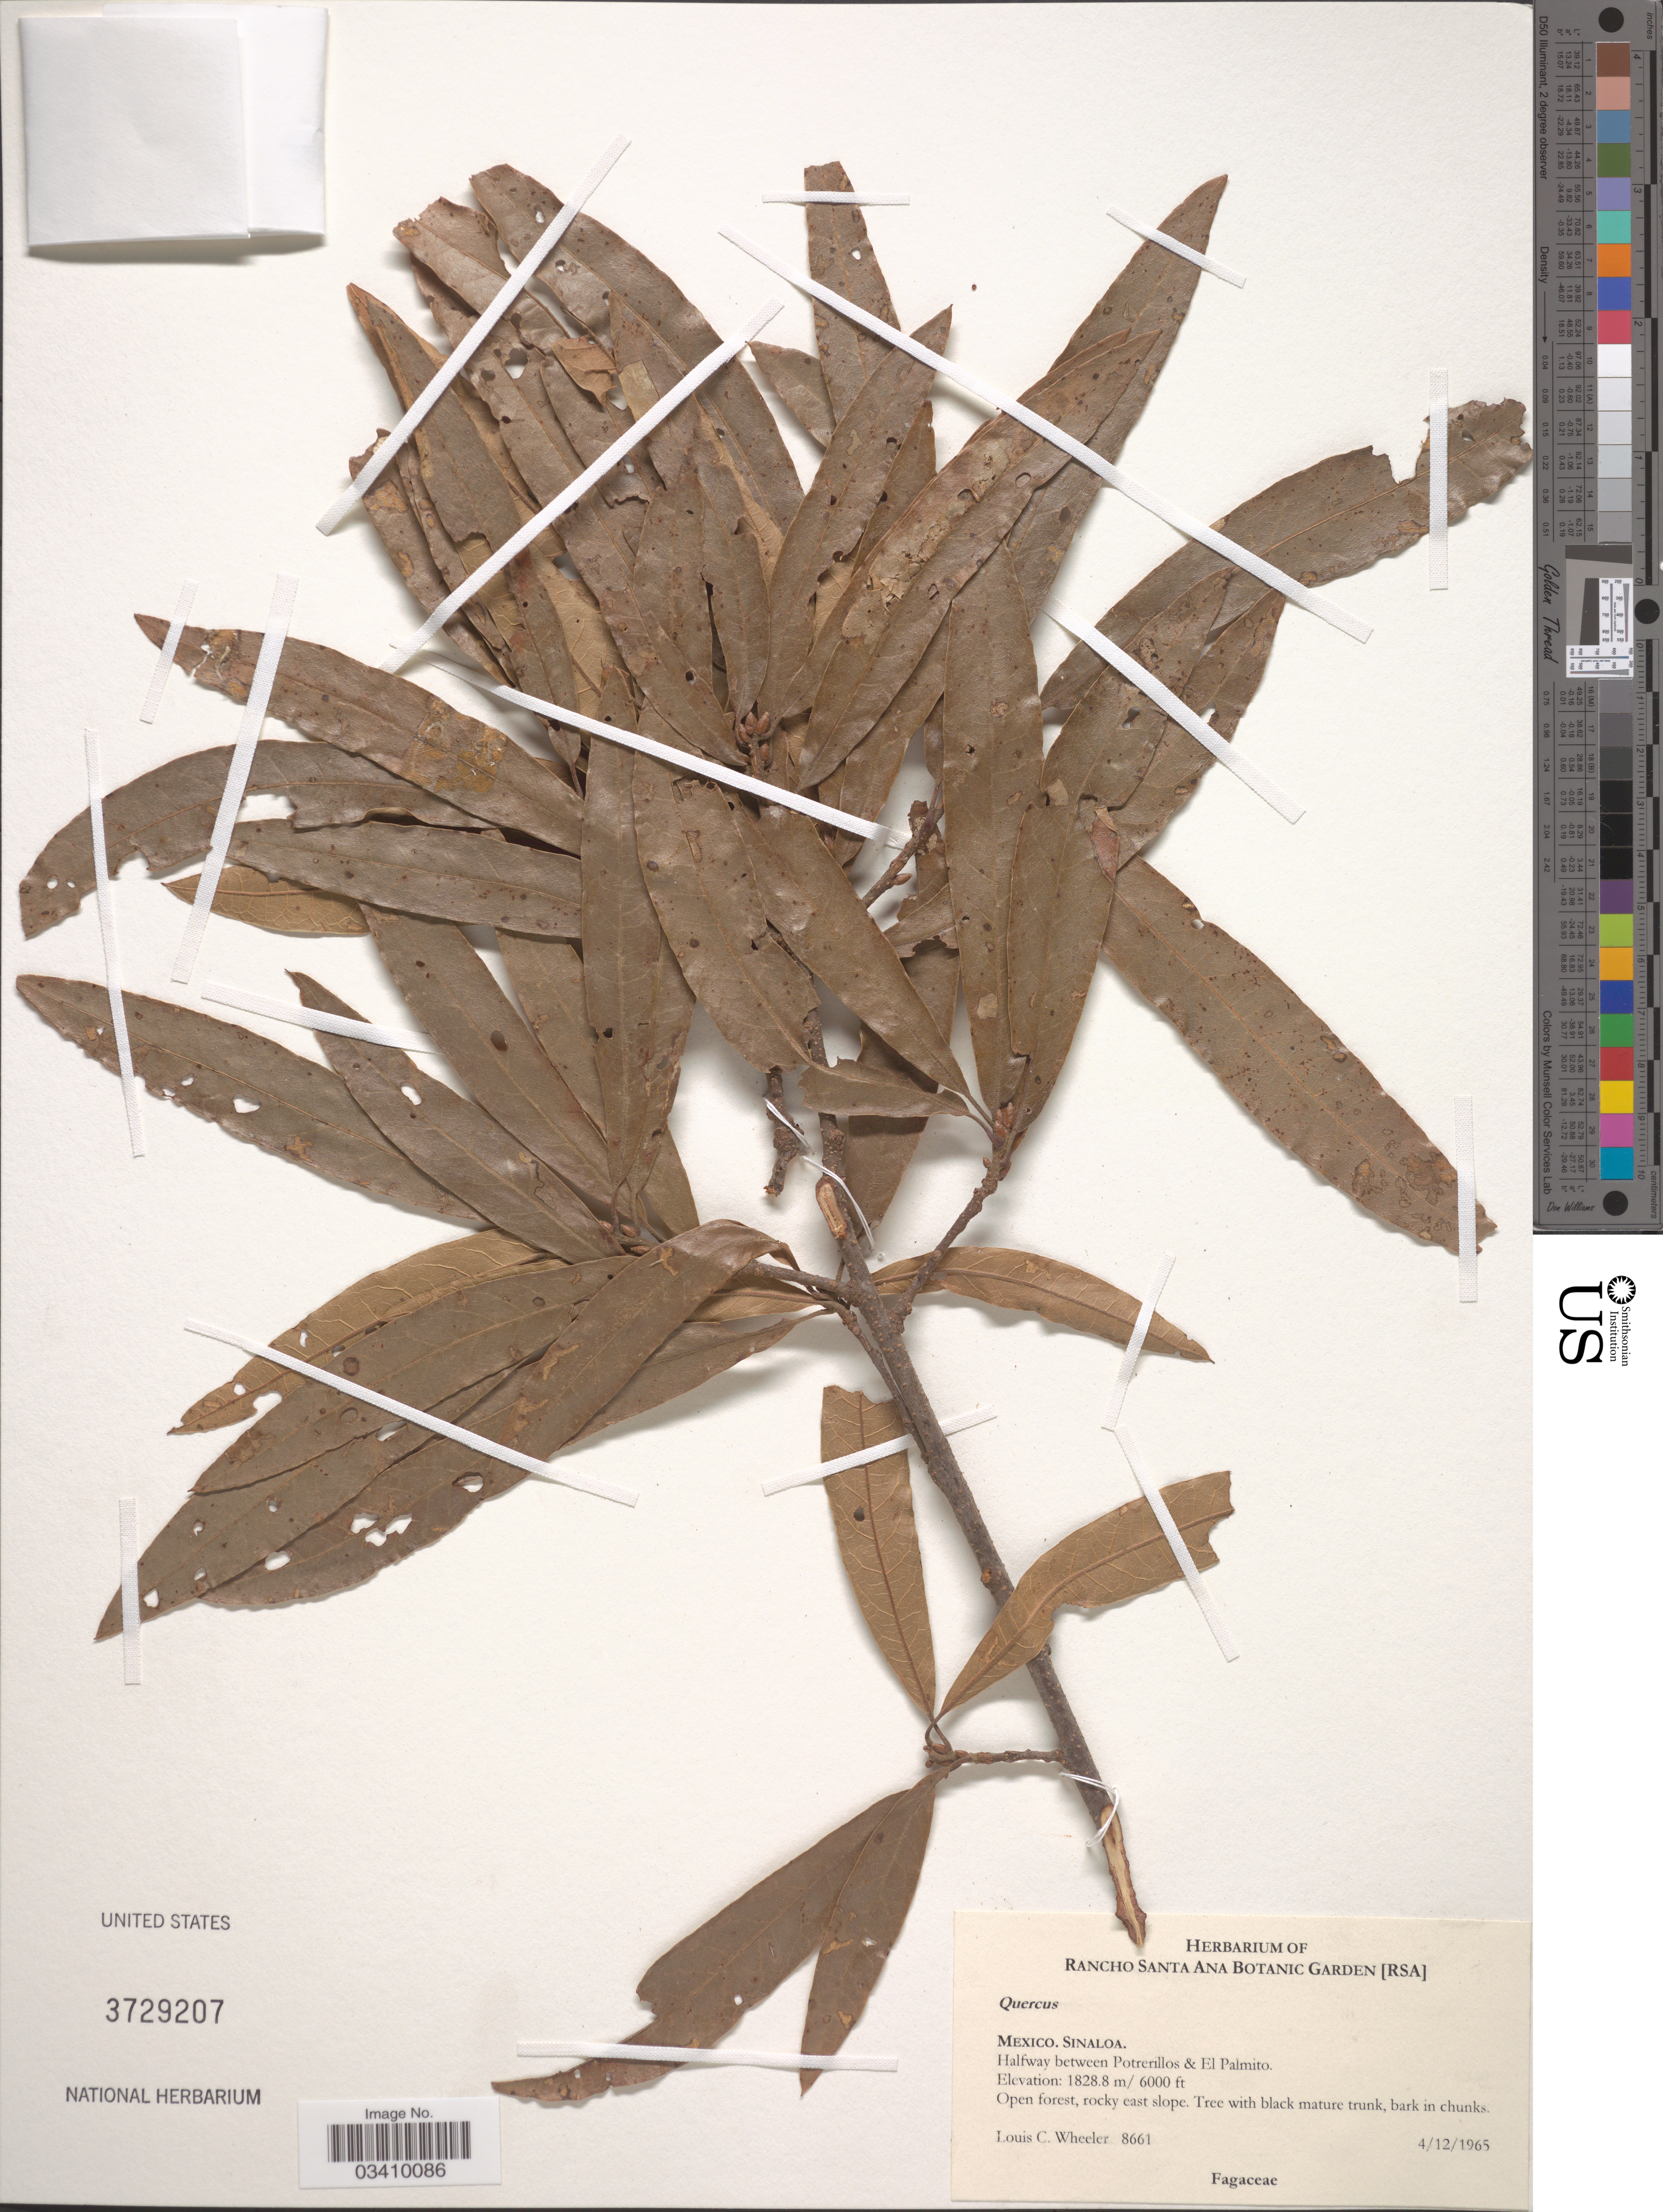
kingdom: Plantae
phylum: Tracheophyta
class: Magnoliopsida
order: Fagales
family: Fagaceae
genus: Quercus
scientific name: Quercus sp.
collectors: L. C. Wheeler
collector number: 8661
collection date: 1965-12-04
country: Mexico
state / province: Sinaloa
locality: Halfway between Potrerillos & El Palmito.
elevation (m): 1829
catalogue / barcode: US 3729207